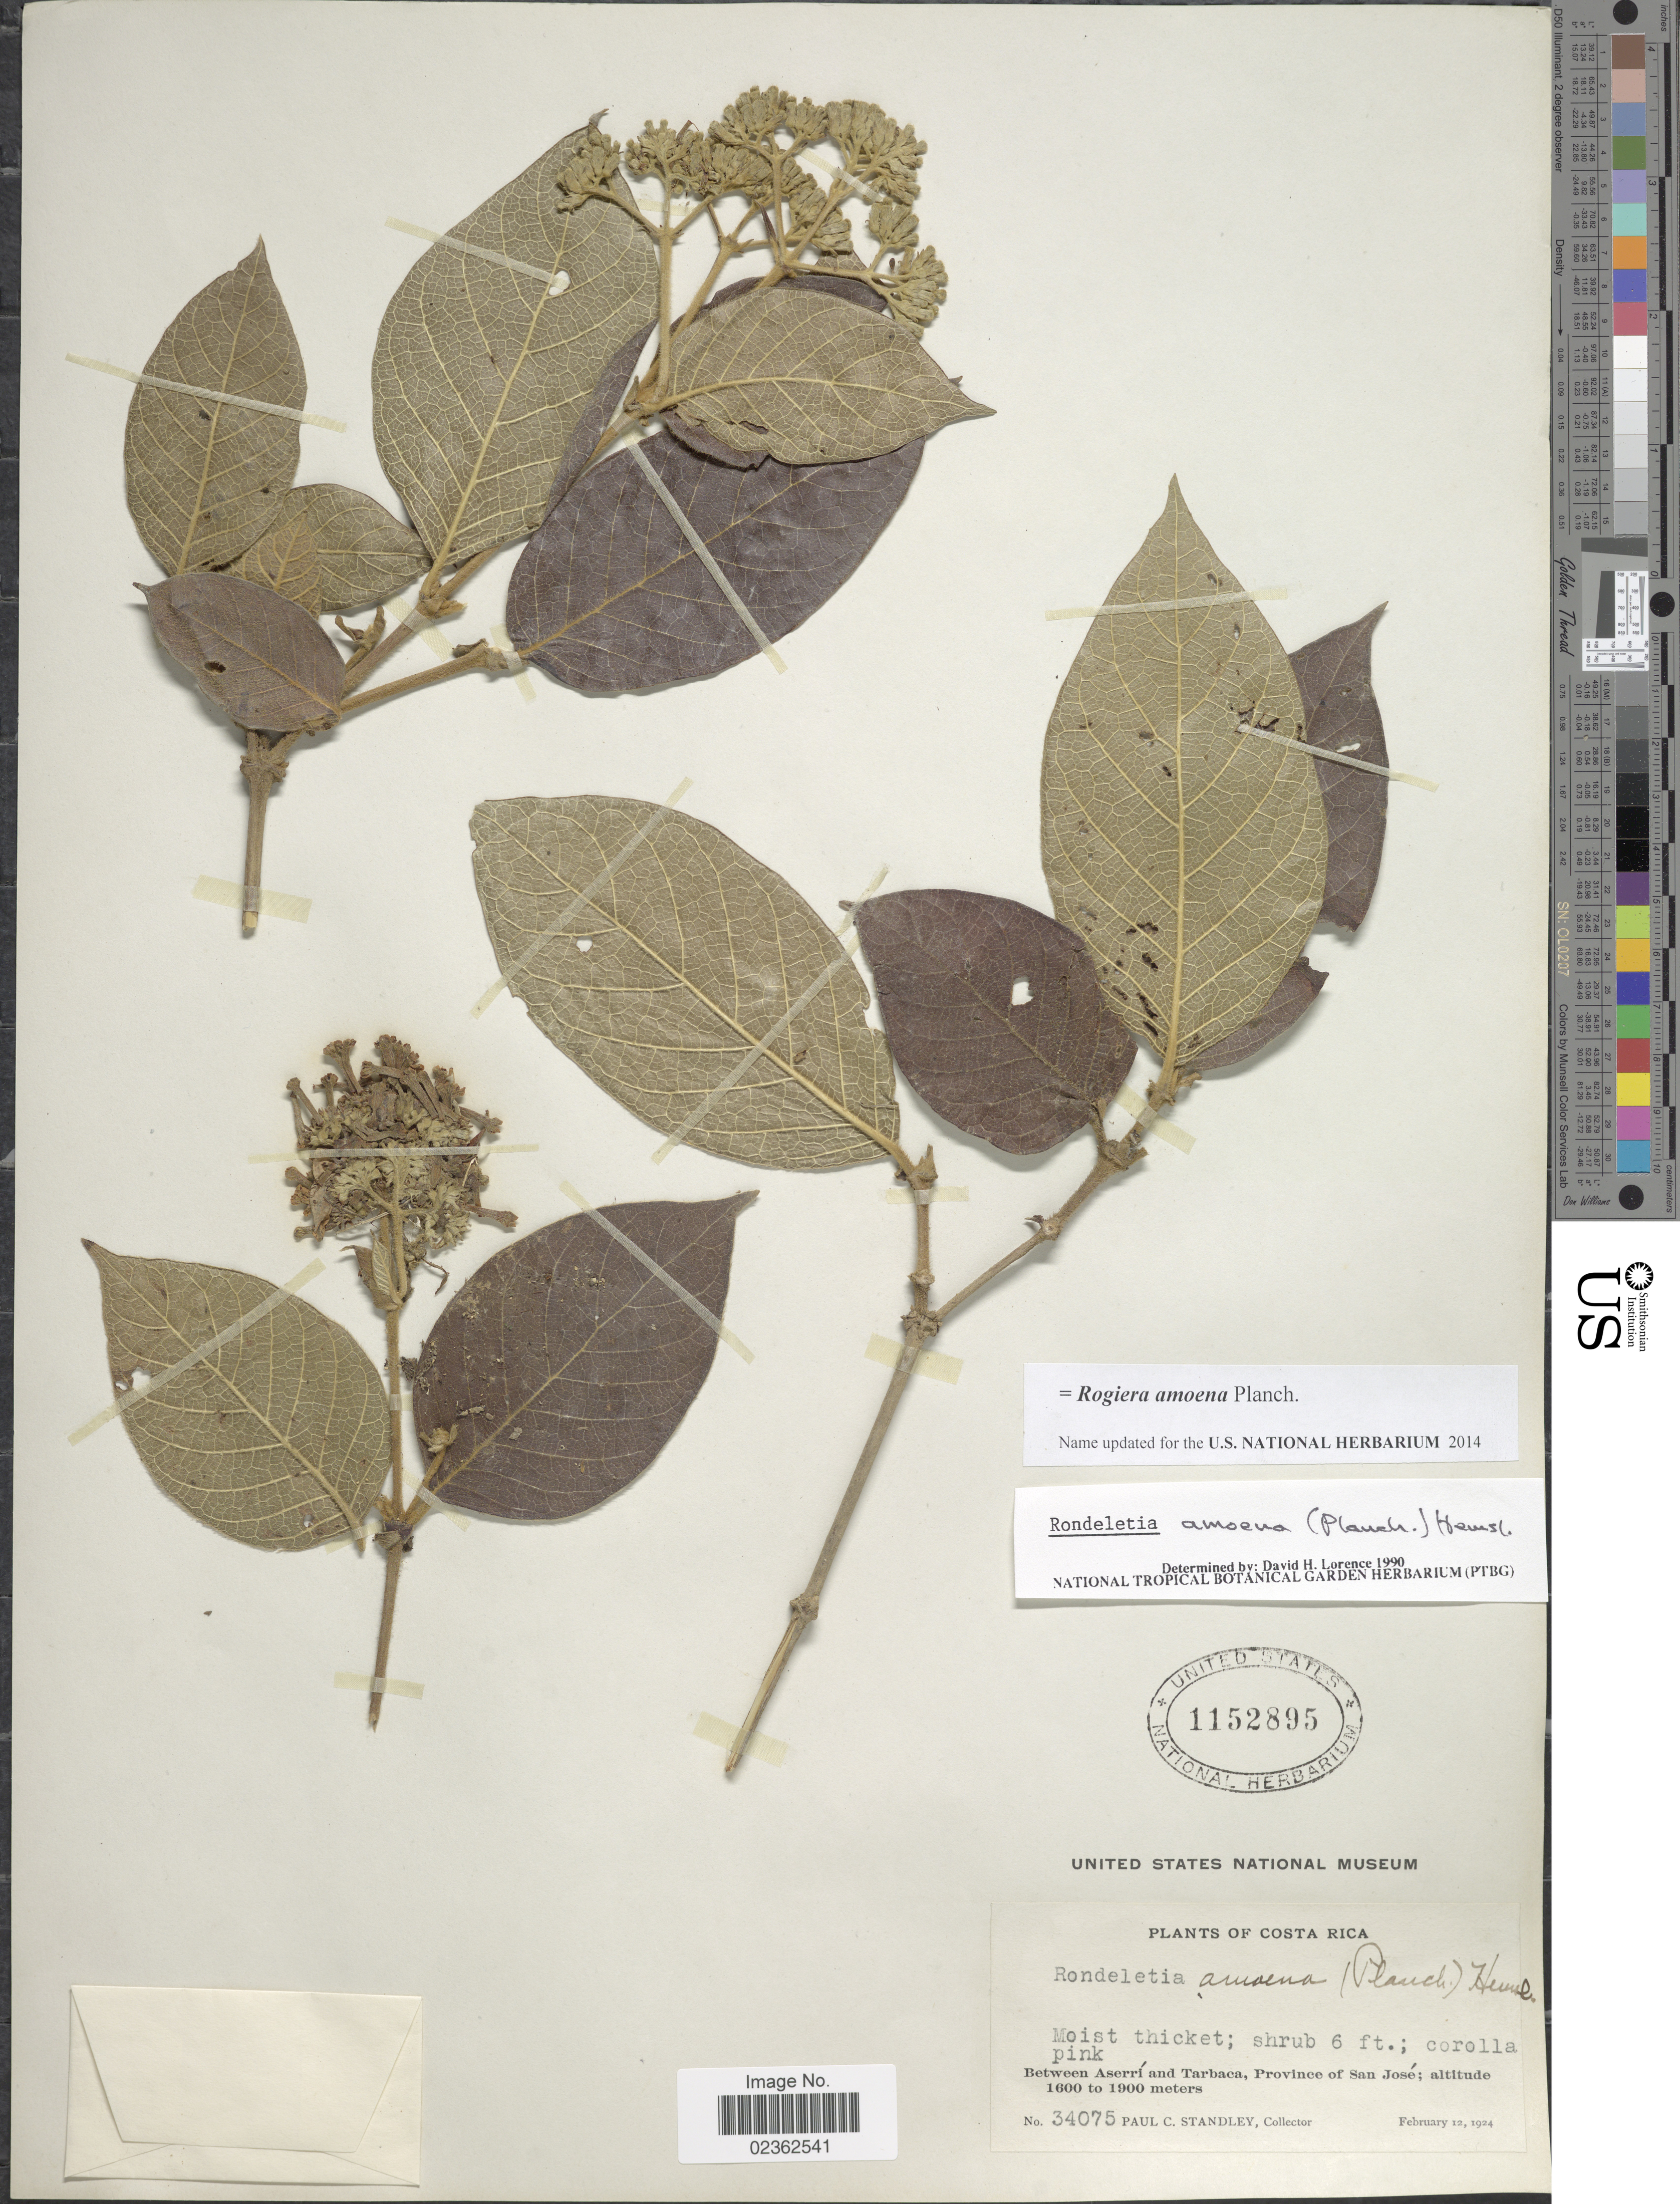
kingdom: Plantae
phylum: Tracheophyta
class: Magnoliopsida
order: Gentianales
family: Rubiaceae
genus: Rogiera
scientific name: Rogiera amoena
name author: Planch.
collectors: P. C. Standley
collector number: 34075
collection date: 1924-02-12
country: Costa Rica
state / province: San José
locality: Moist thicket, between Aserri and Tarbaca.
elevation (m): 1600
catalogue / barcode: US 1152895